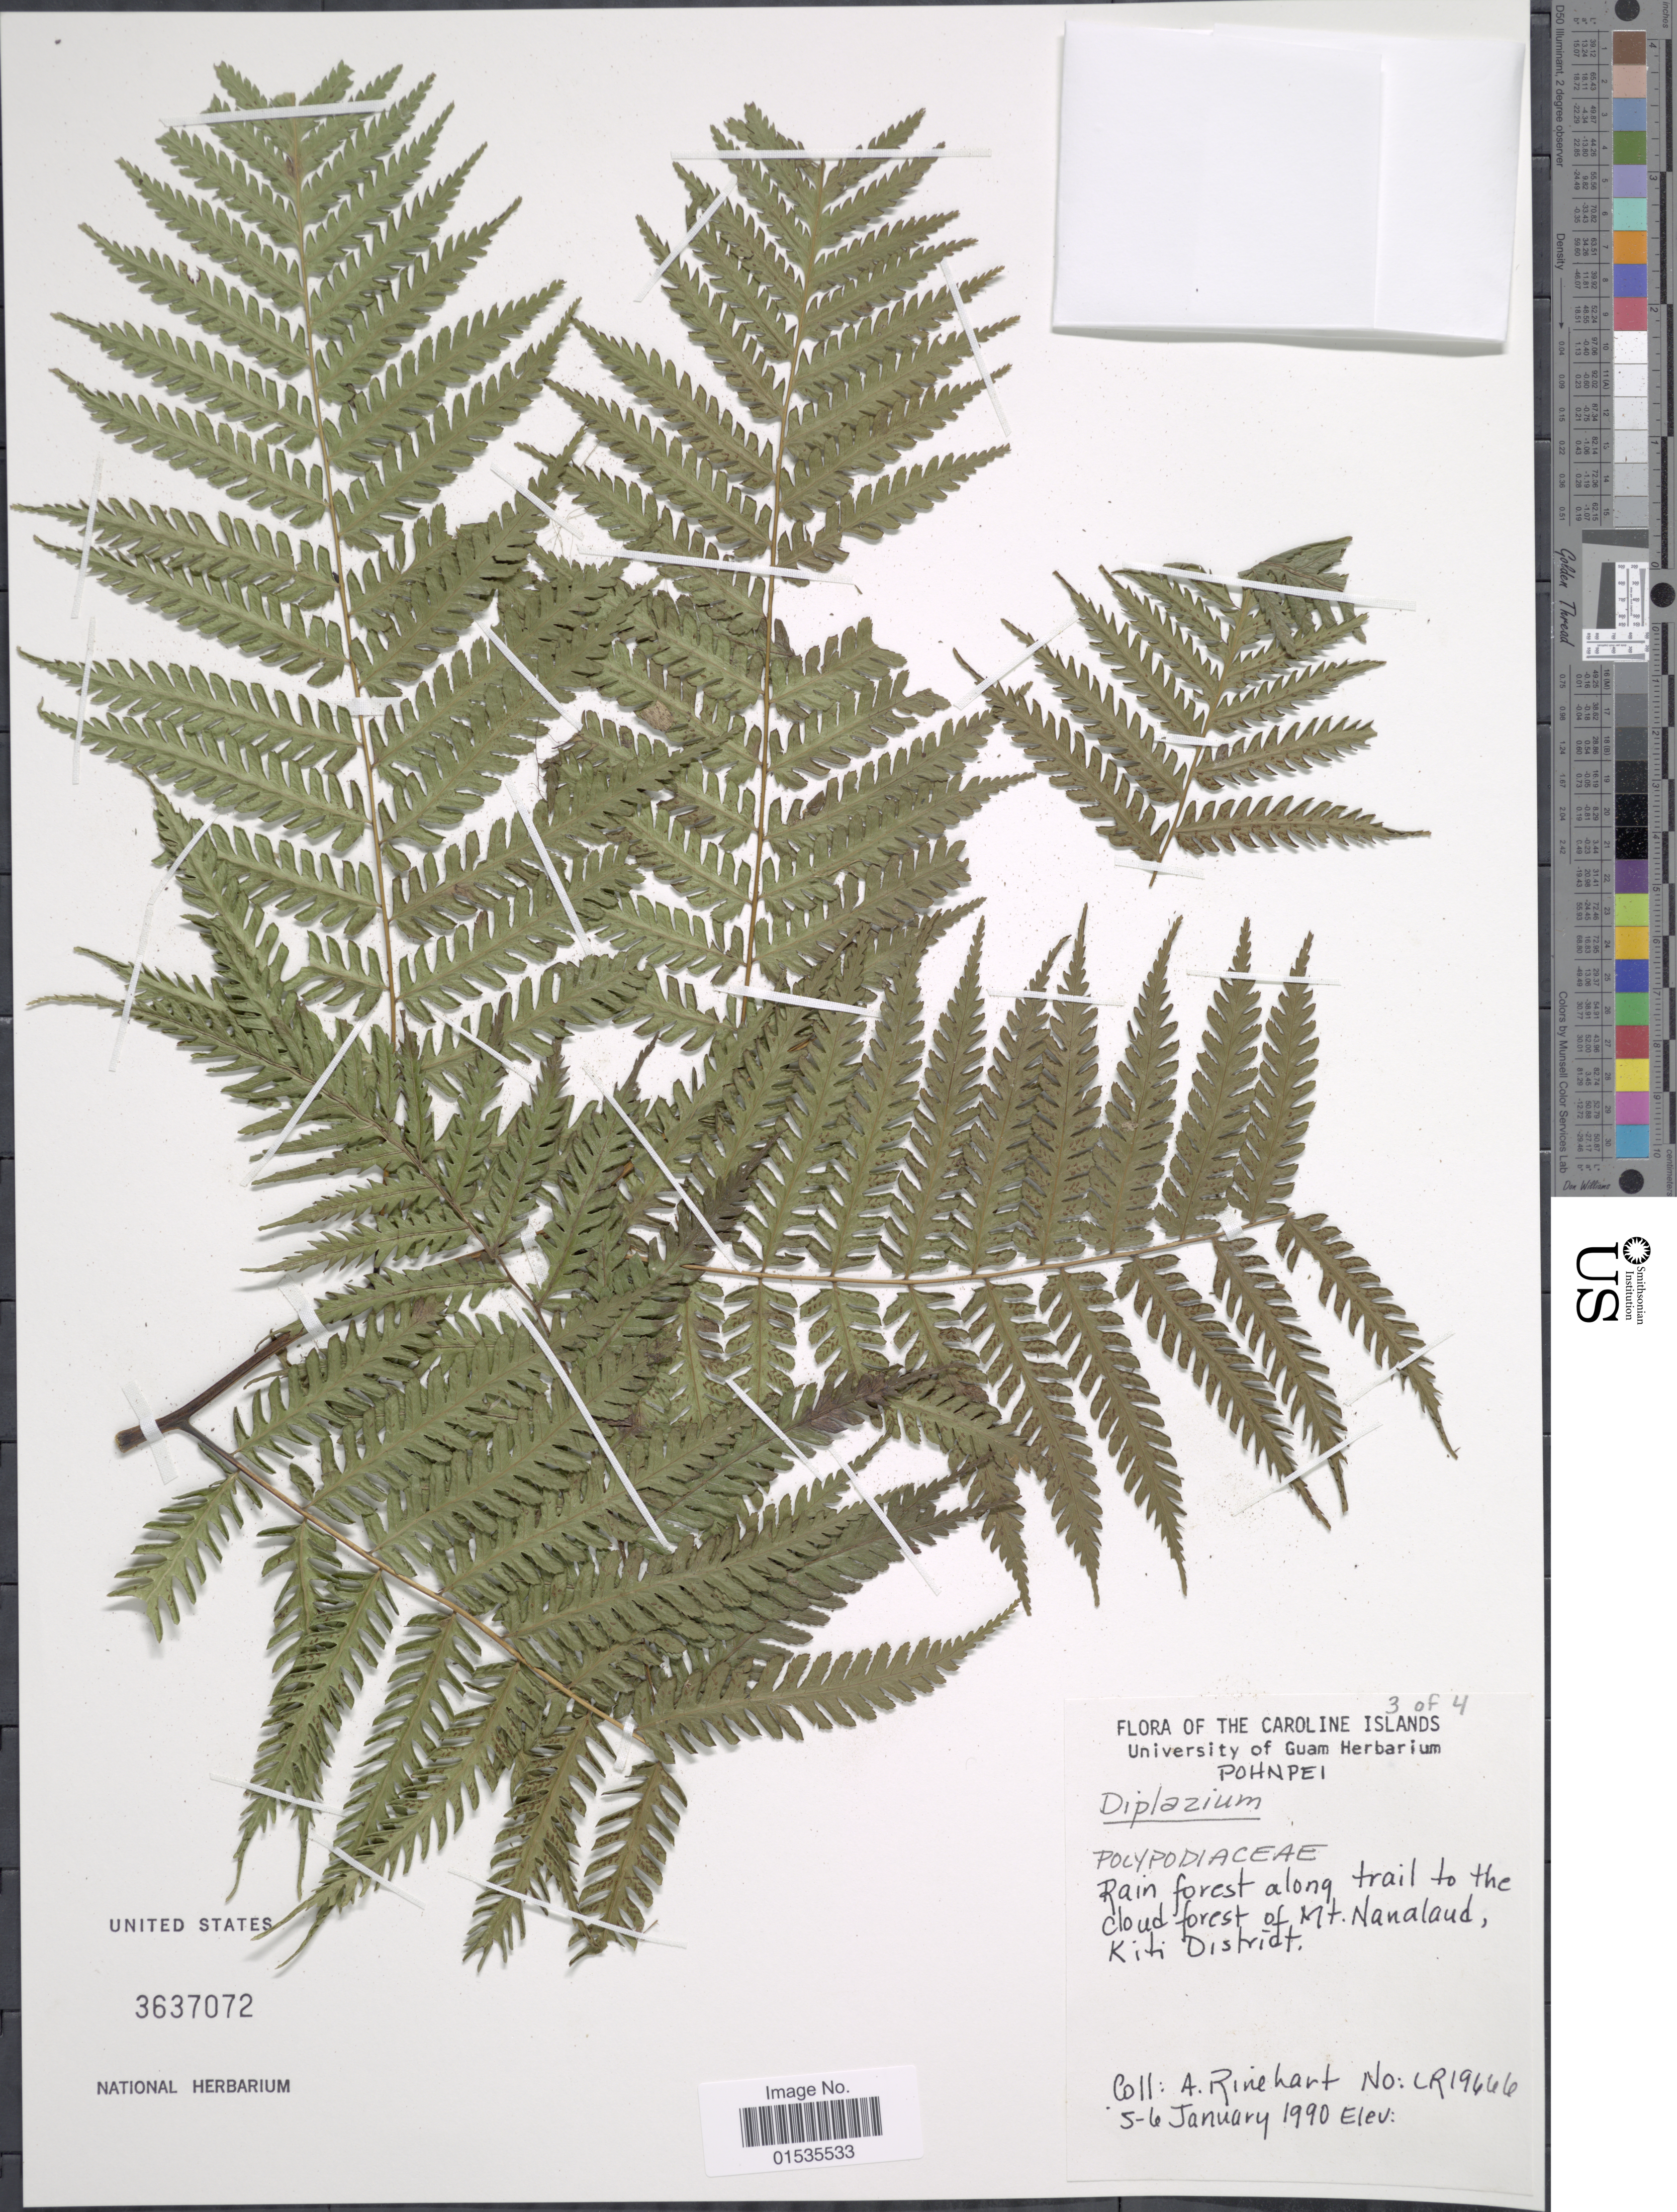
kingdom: Plantae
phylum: Tracheophyta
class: Polypodiopsida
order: Polypodiales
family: Athyriaceae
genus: Diplazium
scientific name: Diplazium sp.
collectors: A. Rinehart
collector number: LR19666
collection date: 1990-01-05/1990-01-06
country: Micronesia, Federated States of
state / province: Pohnpei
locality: The Caroline Islands, Rain forest along trail to the cloud forest of Mt. Nanalaud, Kiti District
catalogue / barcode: US 3637072